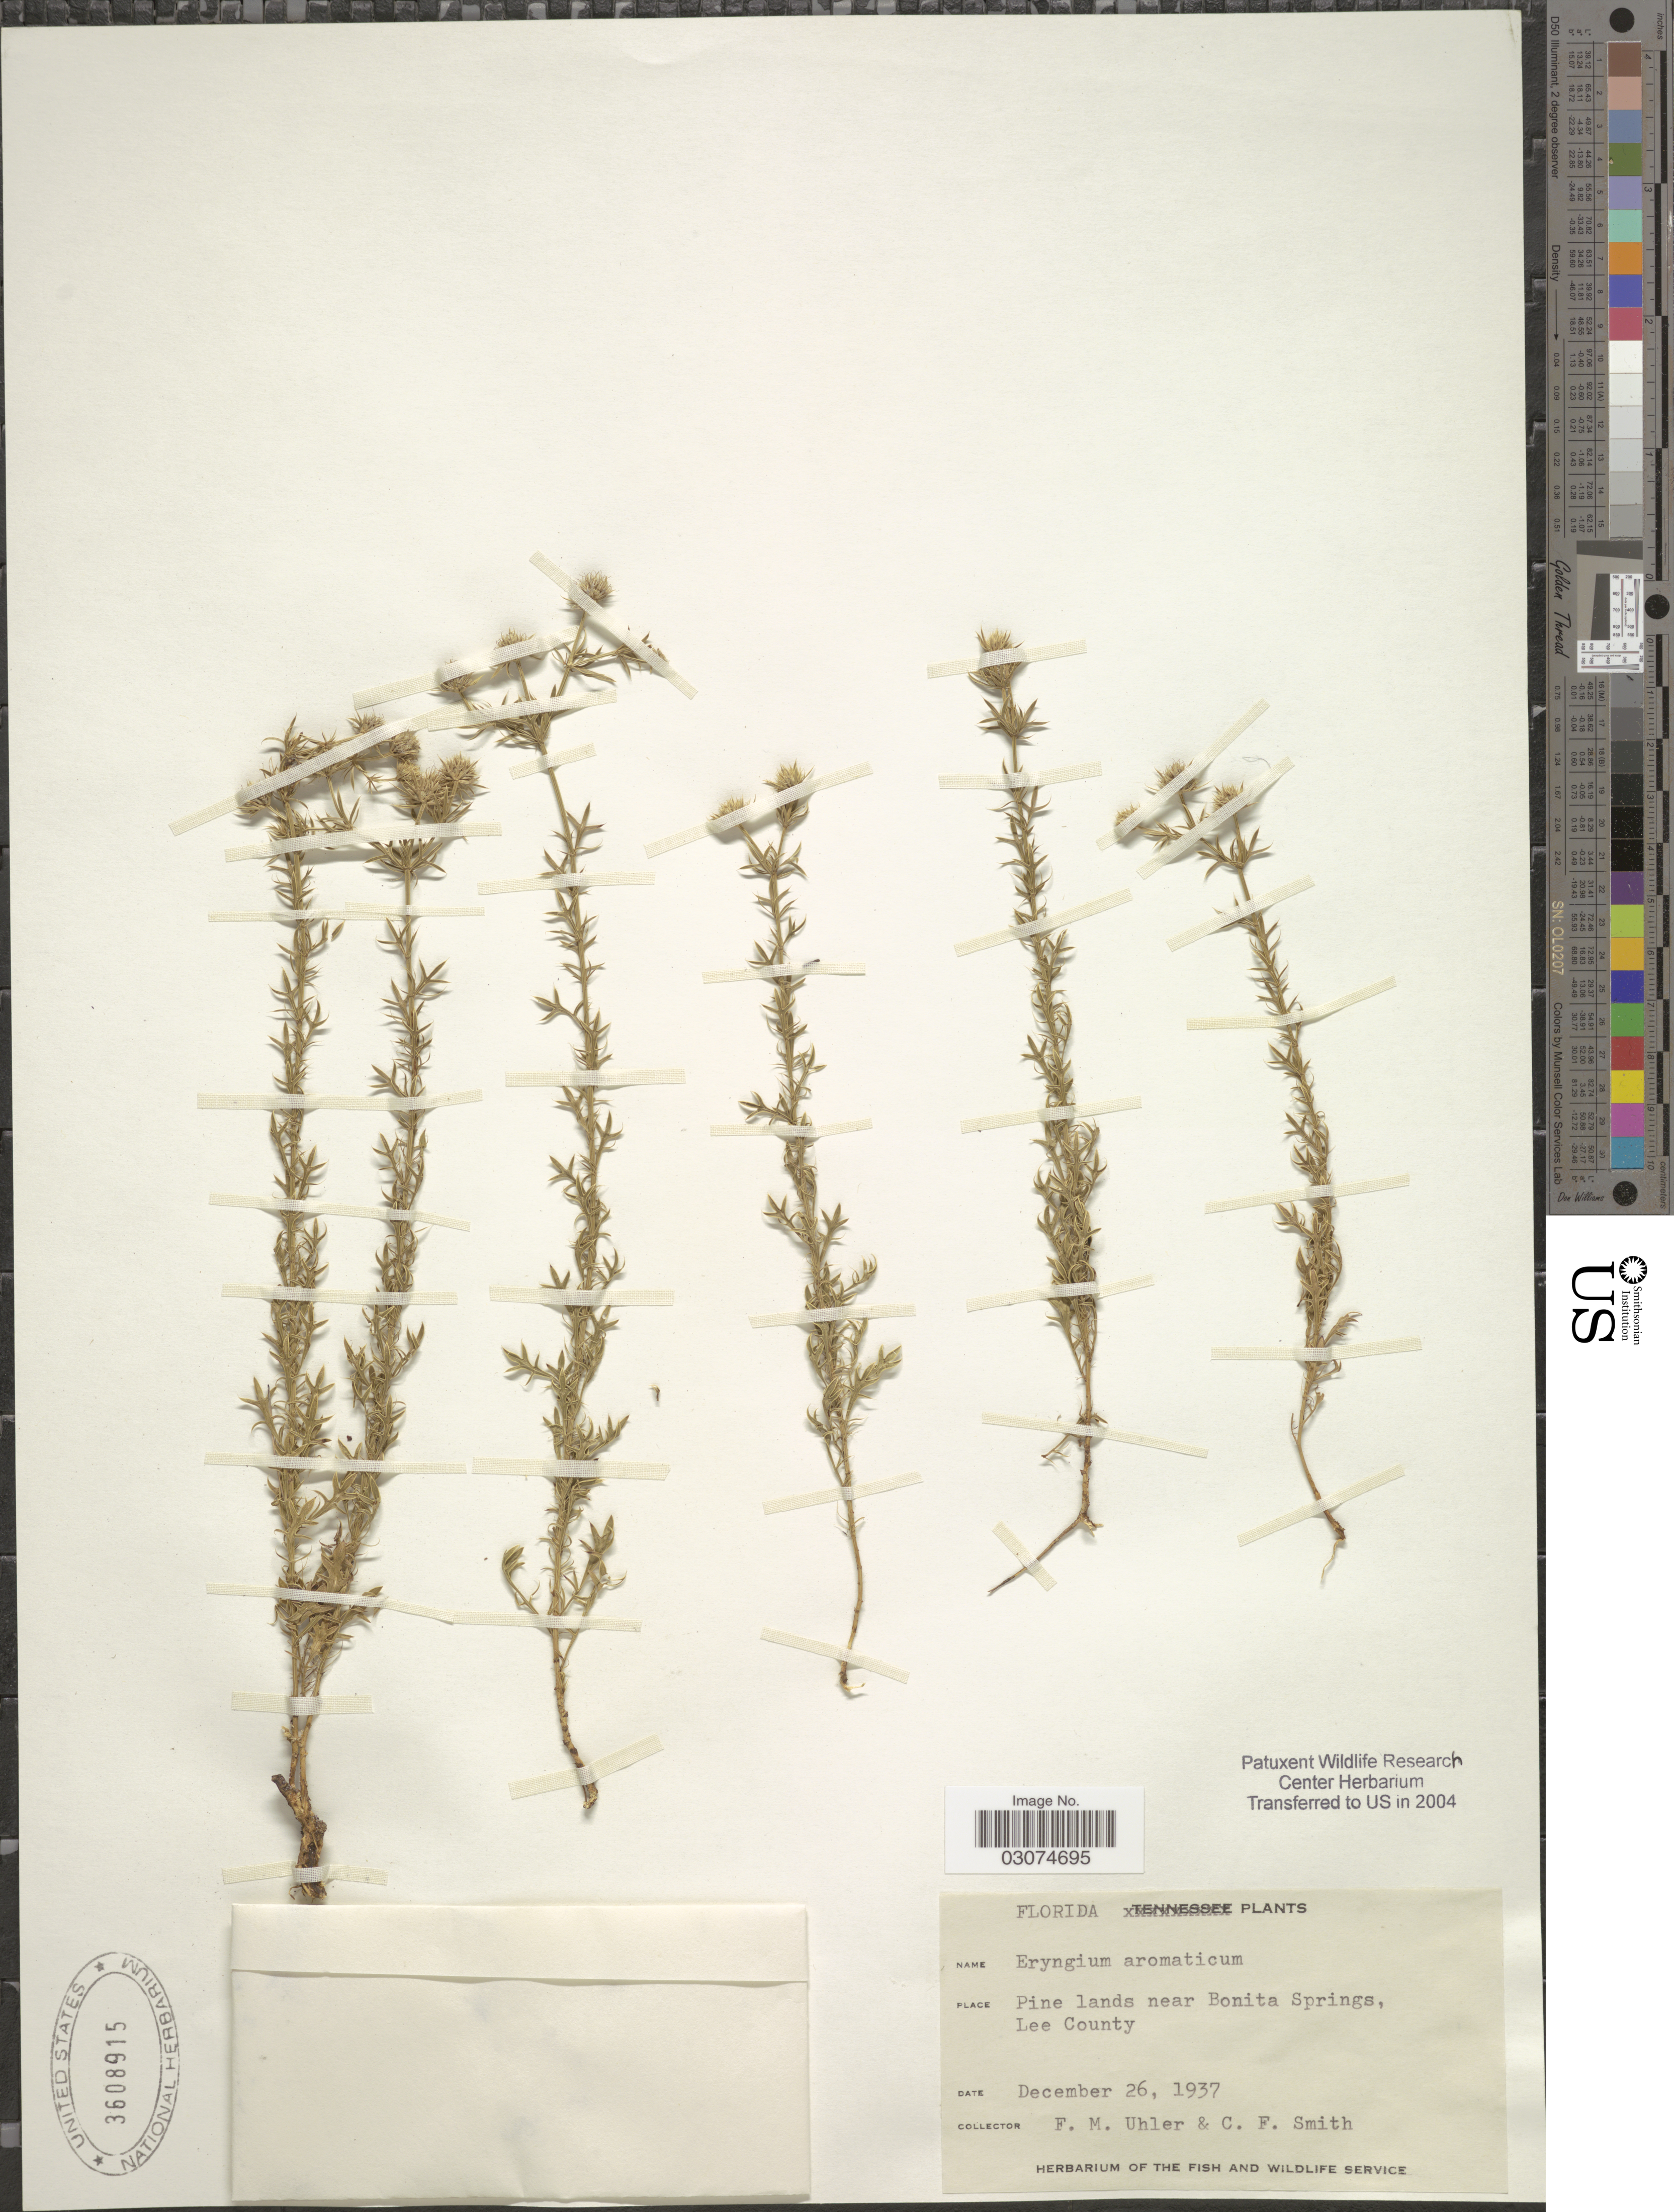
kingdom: Plantae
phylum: Tracheophyta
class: Magnoliopsida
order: Apiales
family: Apiaceae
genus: Eryngium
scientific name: Eryngium aromaticum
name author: Baldwin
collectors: F. M. Uhler & C. F. Smith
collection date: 1937-12-26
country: United States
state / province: Florida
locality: Pine lands near Bonita Springs, Lee County.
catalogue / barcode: US 3608915